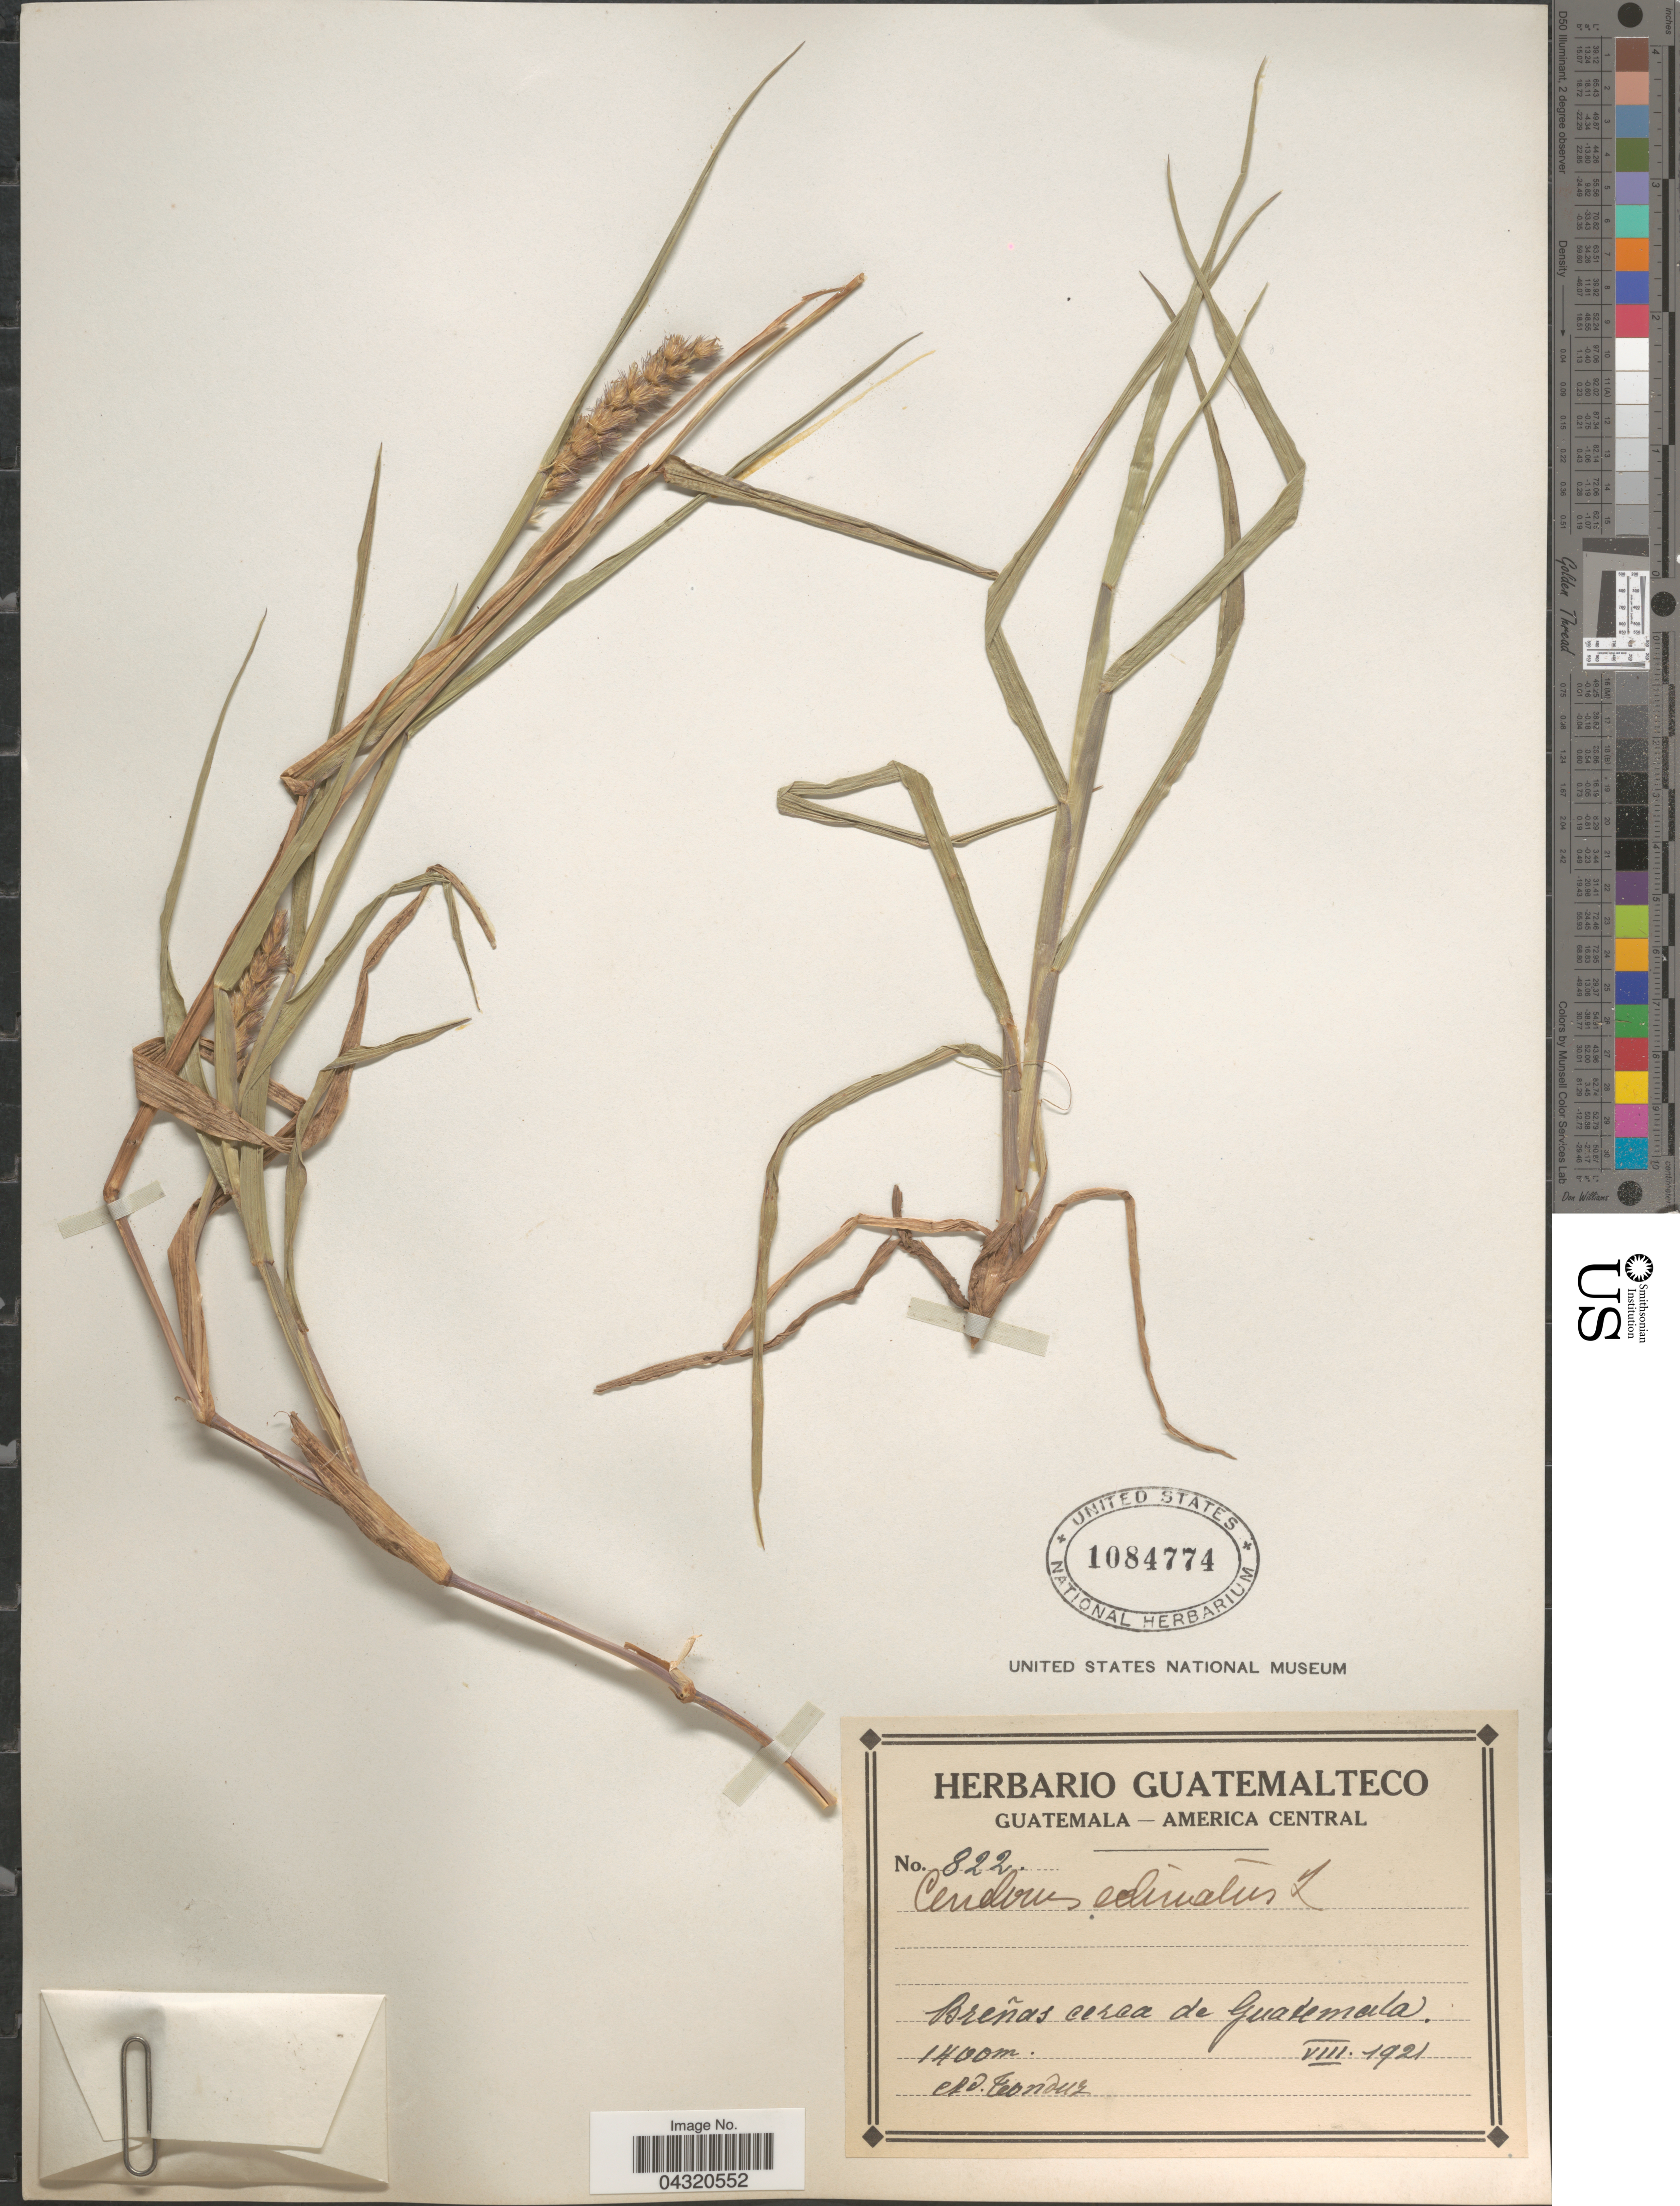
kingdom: Plantae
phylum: Tracheophyta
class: Liliopsida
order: Poales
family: Poaceae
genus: Cenchrus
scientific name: Cenchrus echinatus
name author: L.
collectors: A. Tonduz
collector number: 822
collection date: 1921-08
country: Guatemala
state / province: Guatemala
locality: Areñas cerca de Guatemala.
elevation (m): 1400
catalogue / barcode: US 1084774